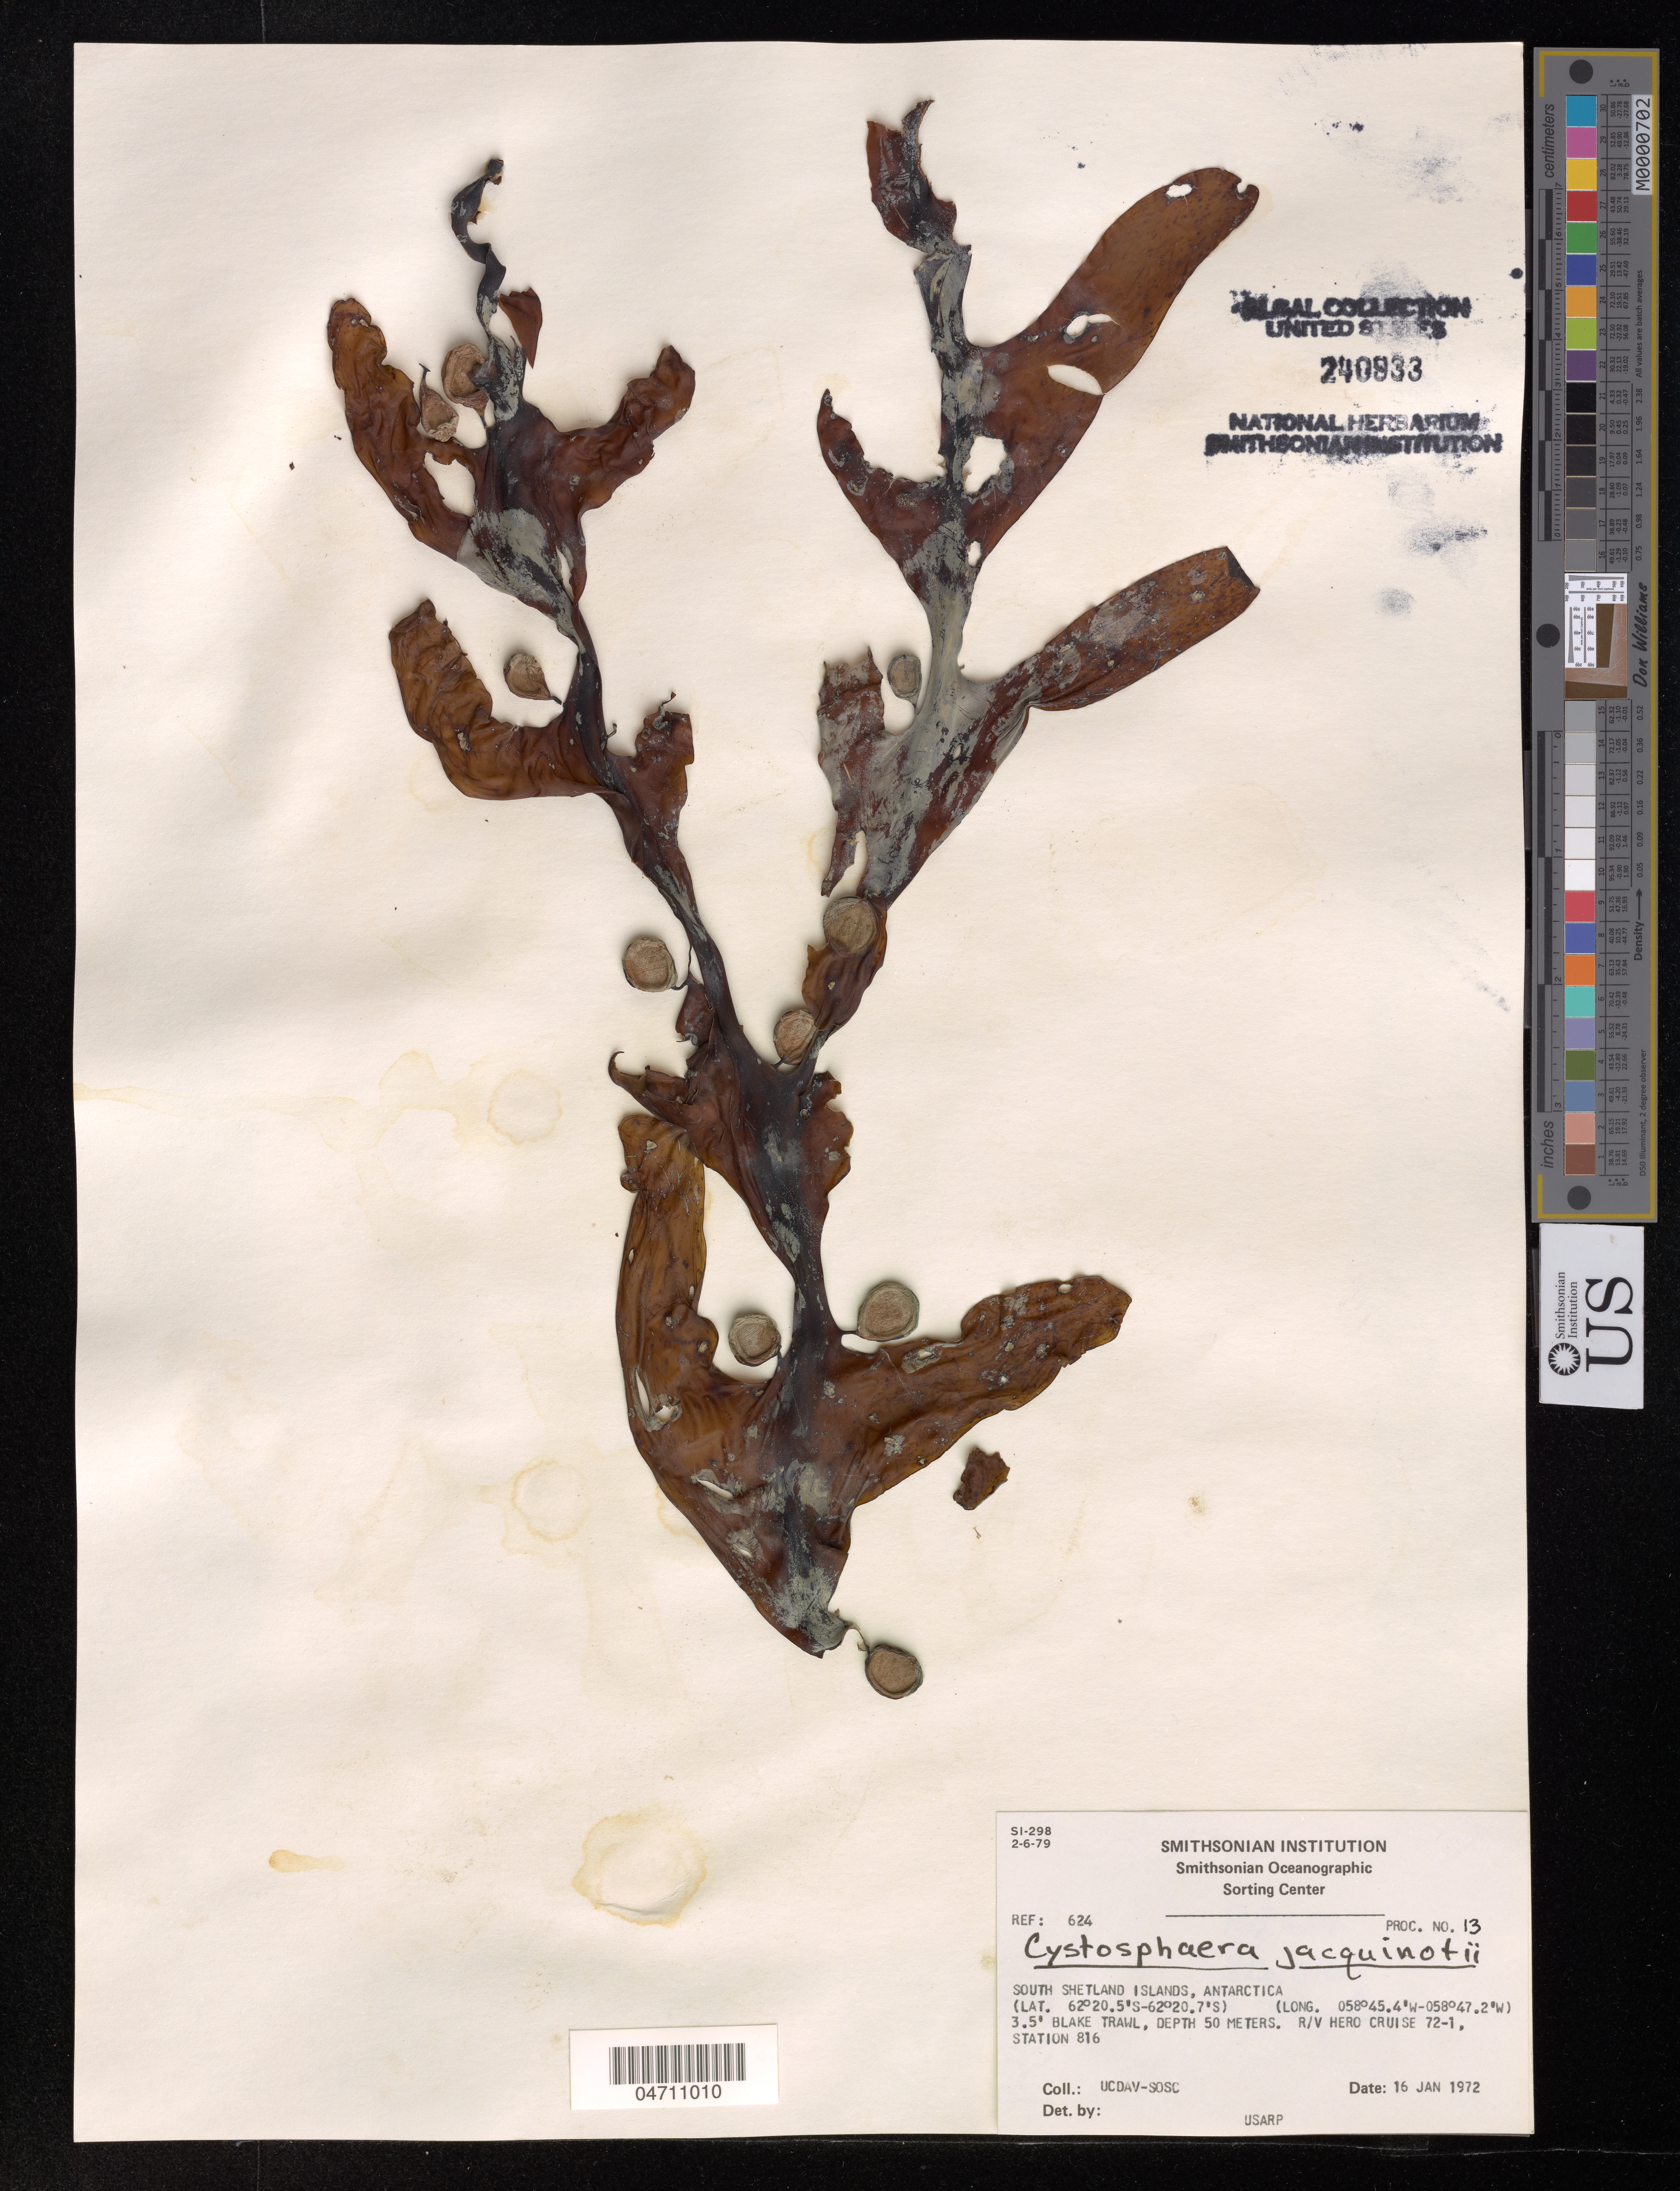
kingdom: Chromista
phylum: Ochrophyta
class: Phaeophyceae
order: Fucales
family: Seirococcaceae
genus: Cystosphaera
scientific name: Cystosphaera jacquinotii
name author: (Montagne) Skottsberg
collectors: UC Davis-SOSC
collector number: SI/298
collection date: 1972-01-16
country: Antarctica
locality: South Shetland Islands.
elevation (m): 50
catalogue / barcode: US 240833